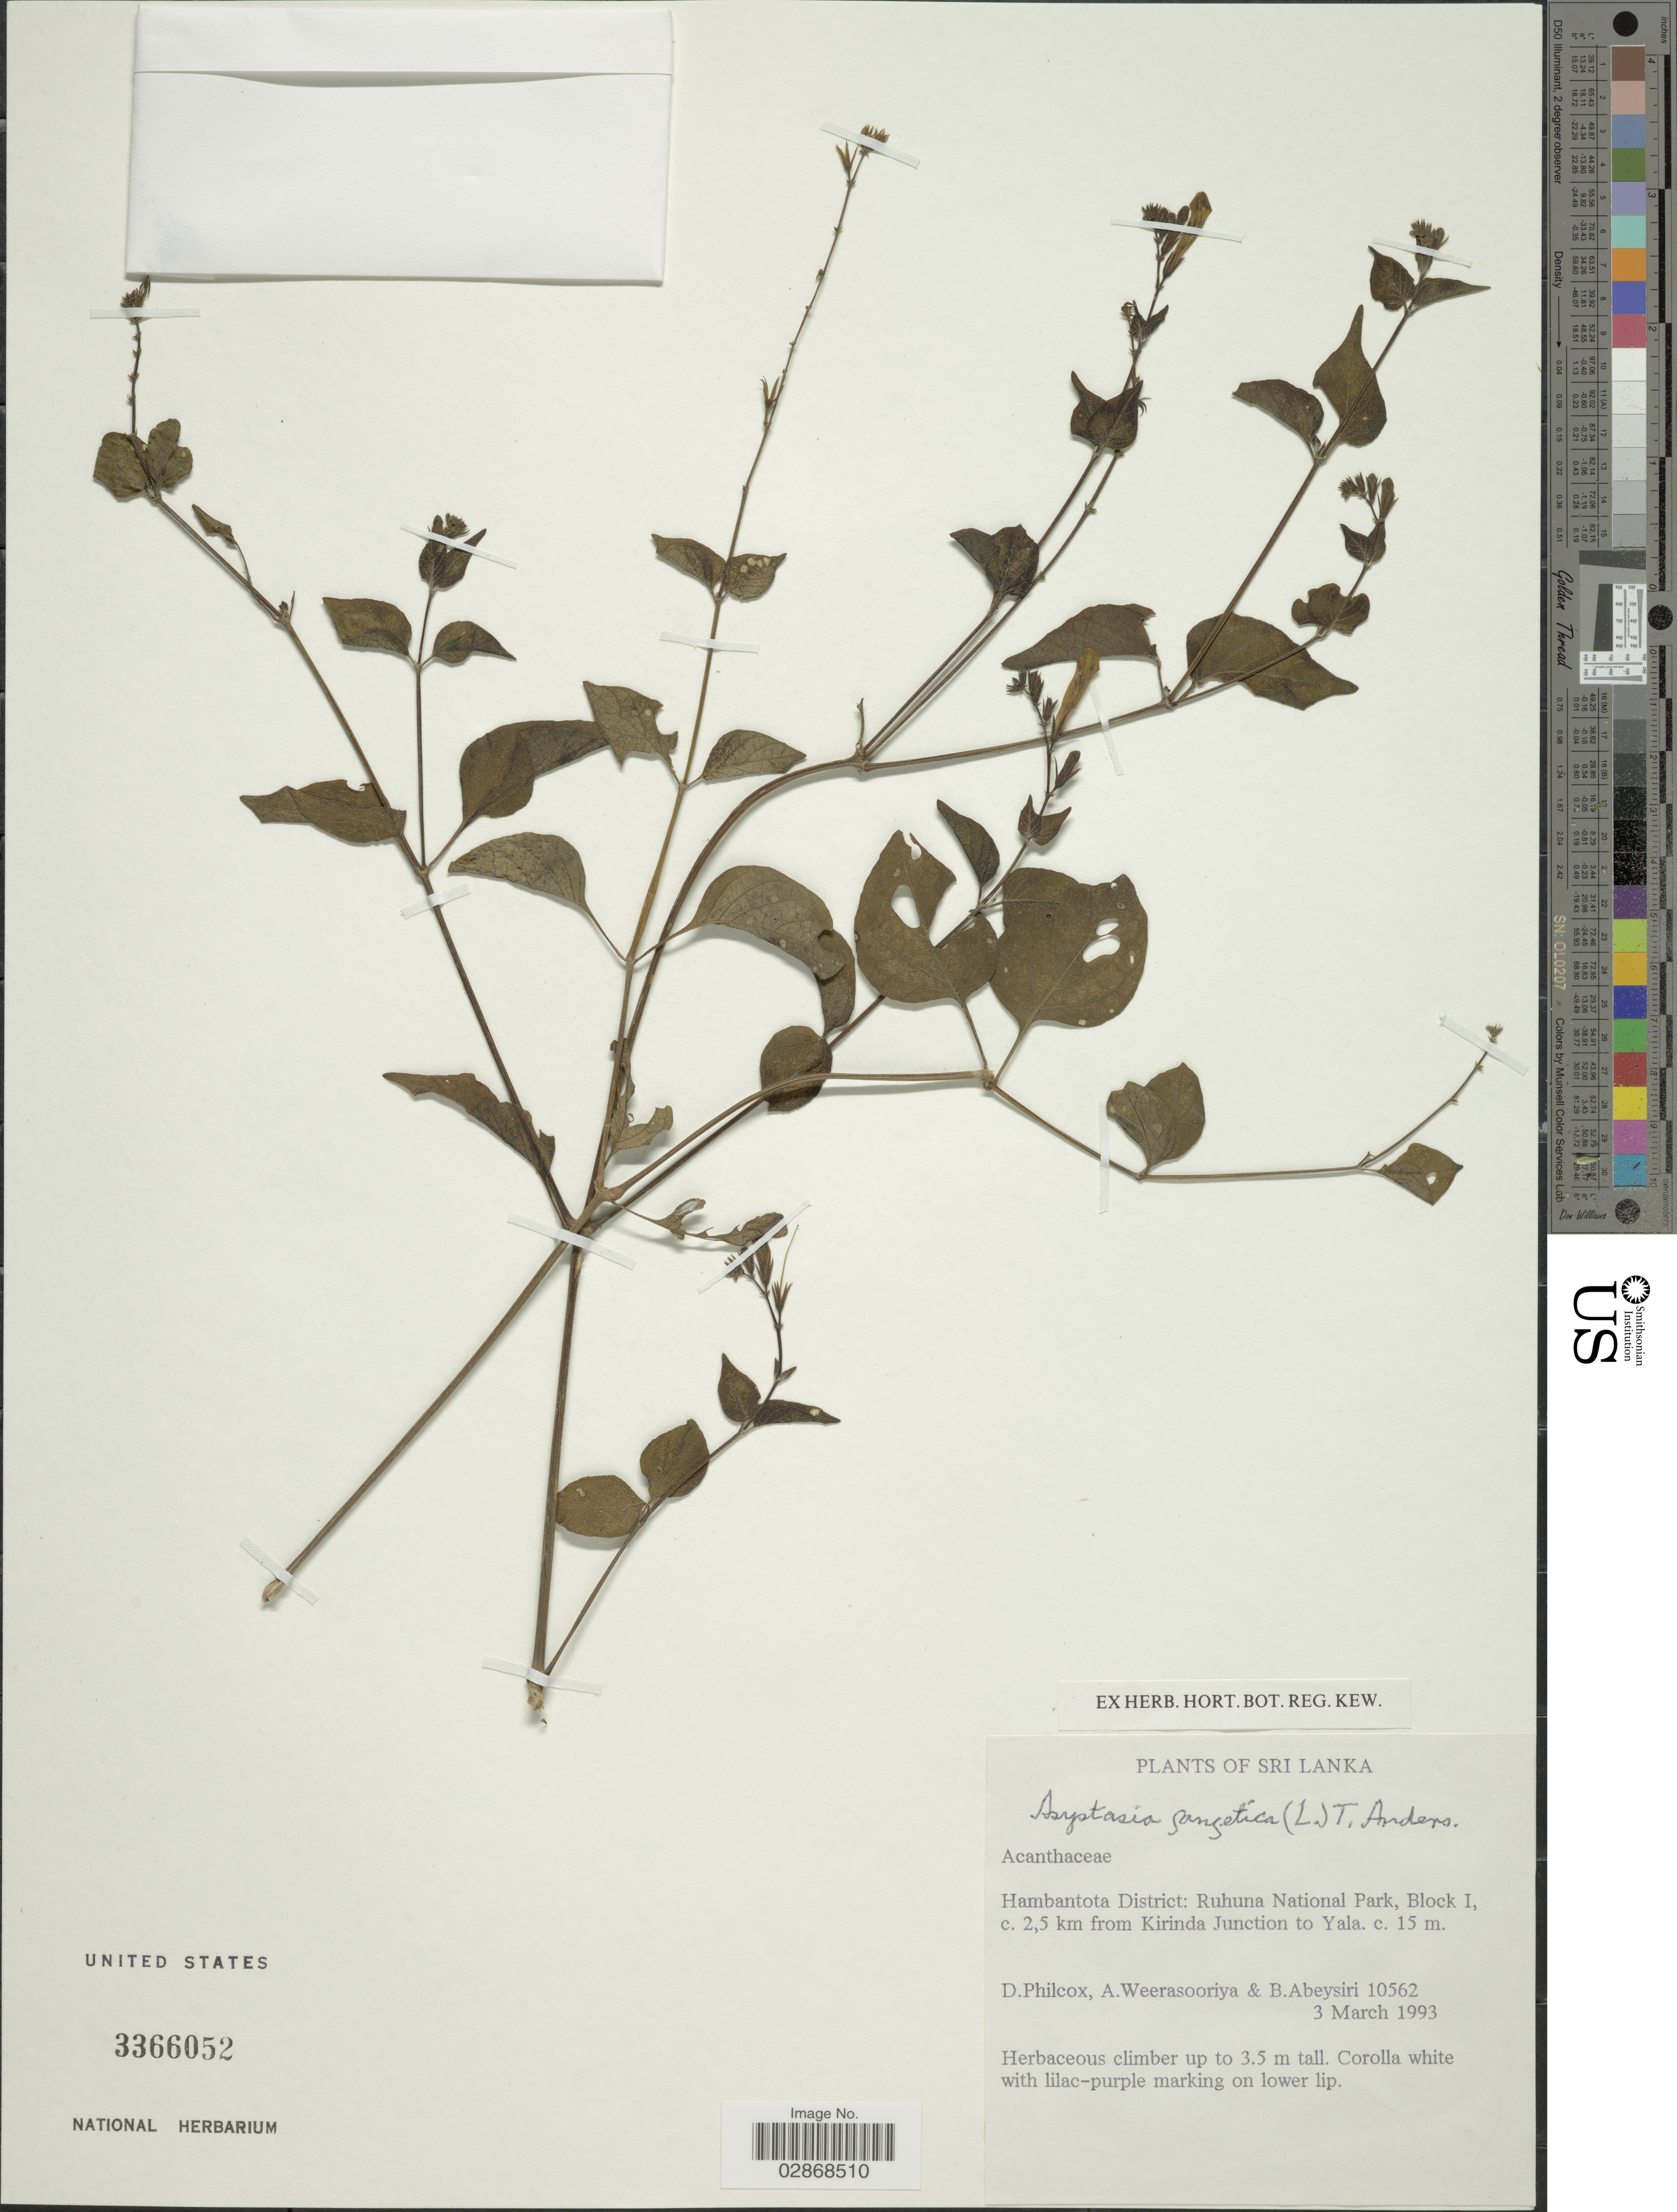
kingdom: Plantae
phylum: Tracheophyta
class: Magnoliopsida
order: Lamiales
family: Acanthaceae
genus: Asystasia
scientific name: Asystasia gangetica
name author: (L.) T. Anderson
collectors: D. Philcox, A. Weerasooriya & B. Abeysiri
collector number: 10562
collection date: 1993-03-03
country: Sri Lanka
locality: Hambantota District: Ruhuna National Park, Block I, c. 2,5 km from Kirinda Junction to Yala.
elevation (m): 15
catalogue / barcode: US 3366052